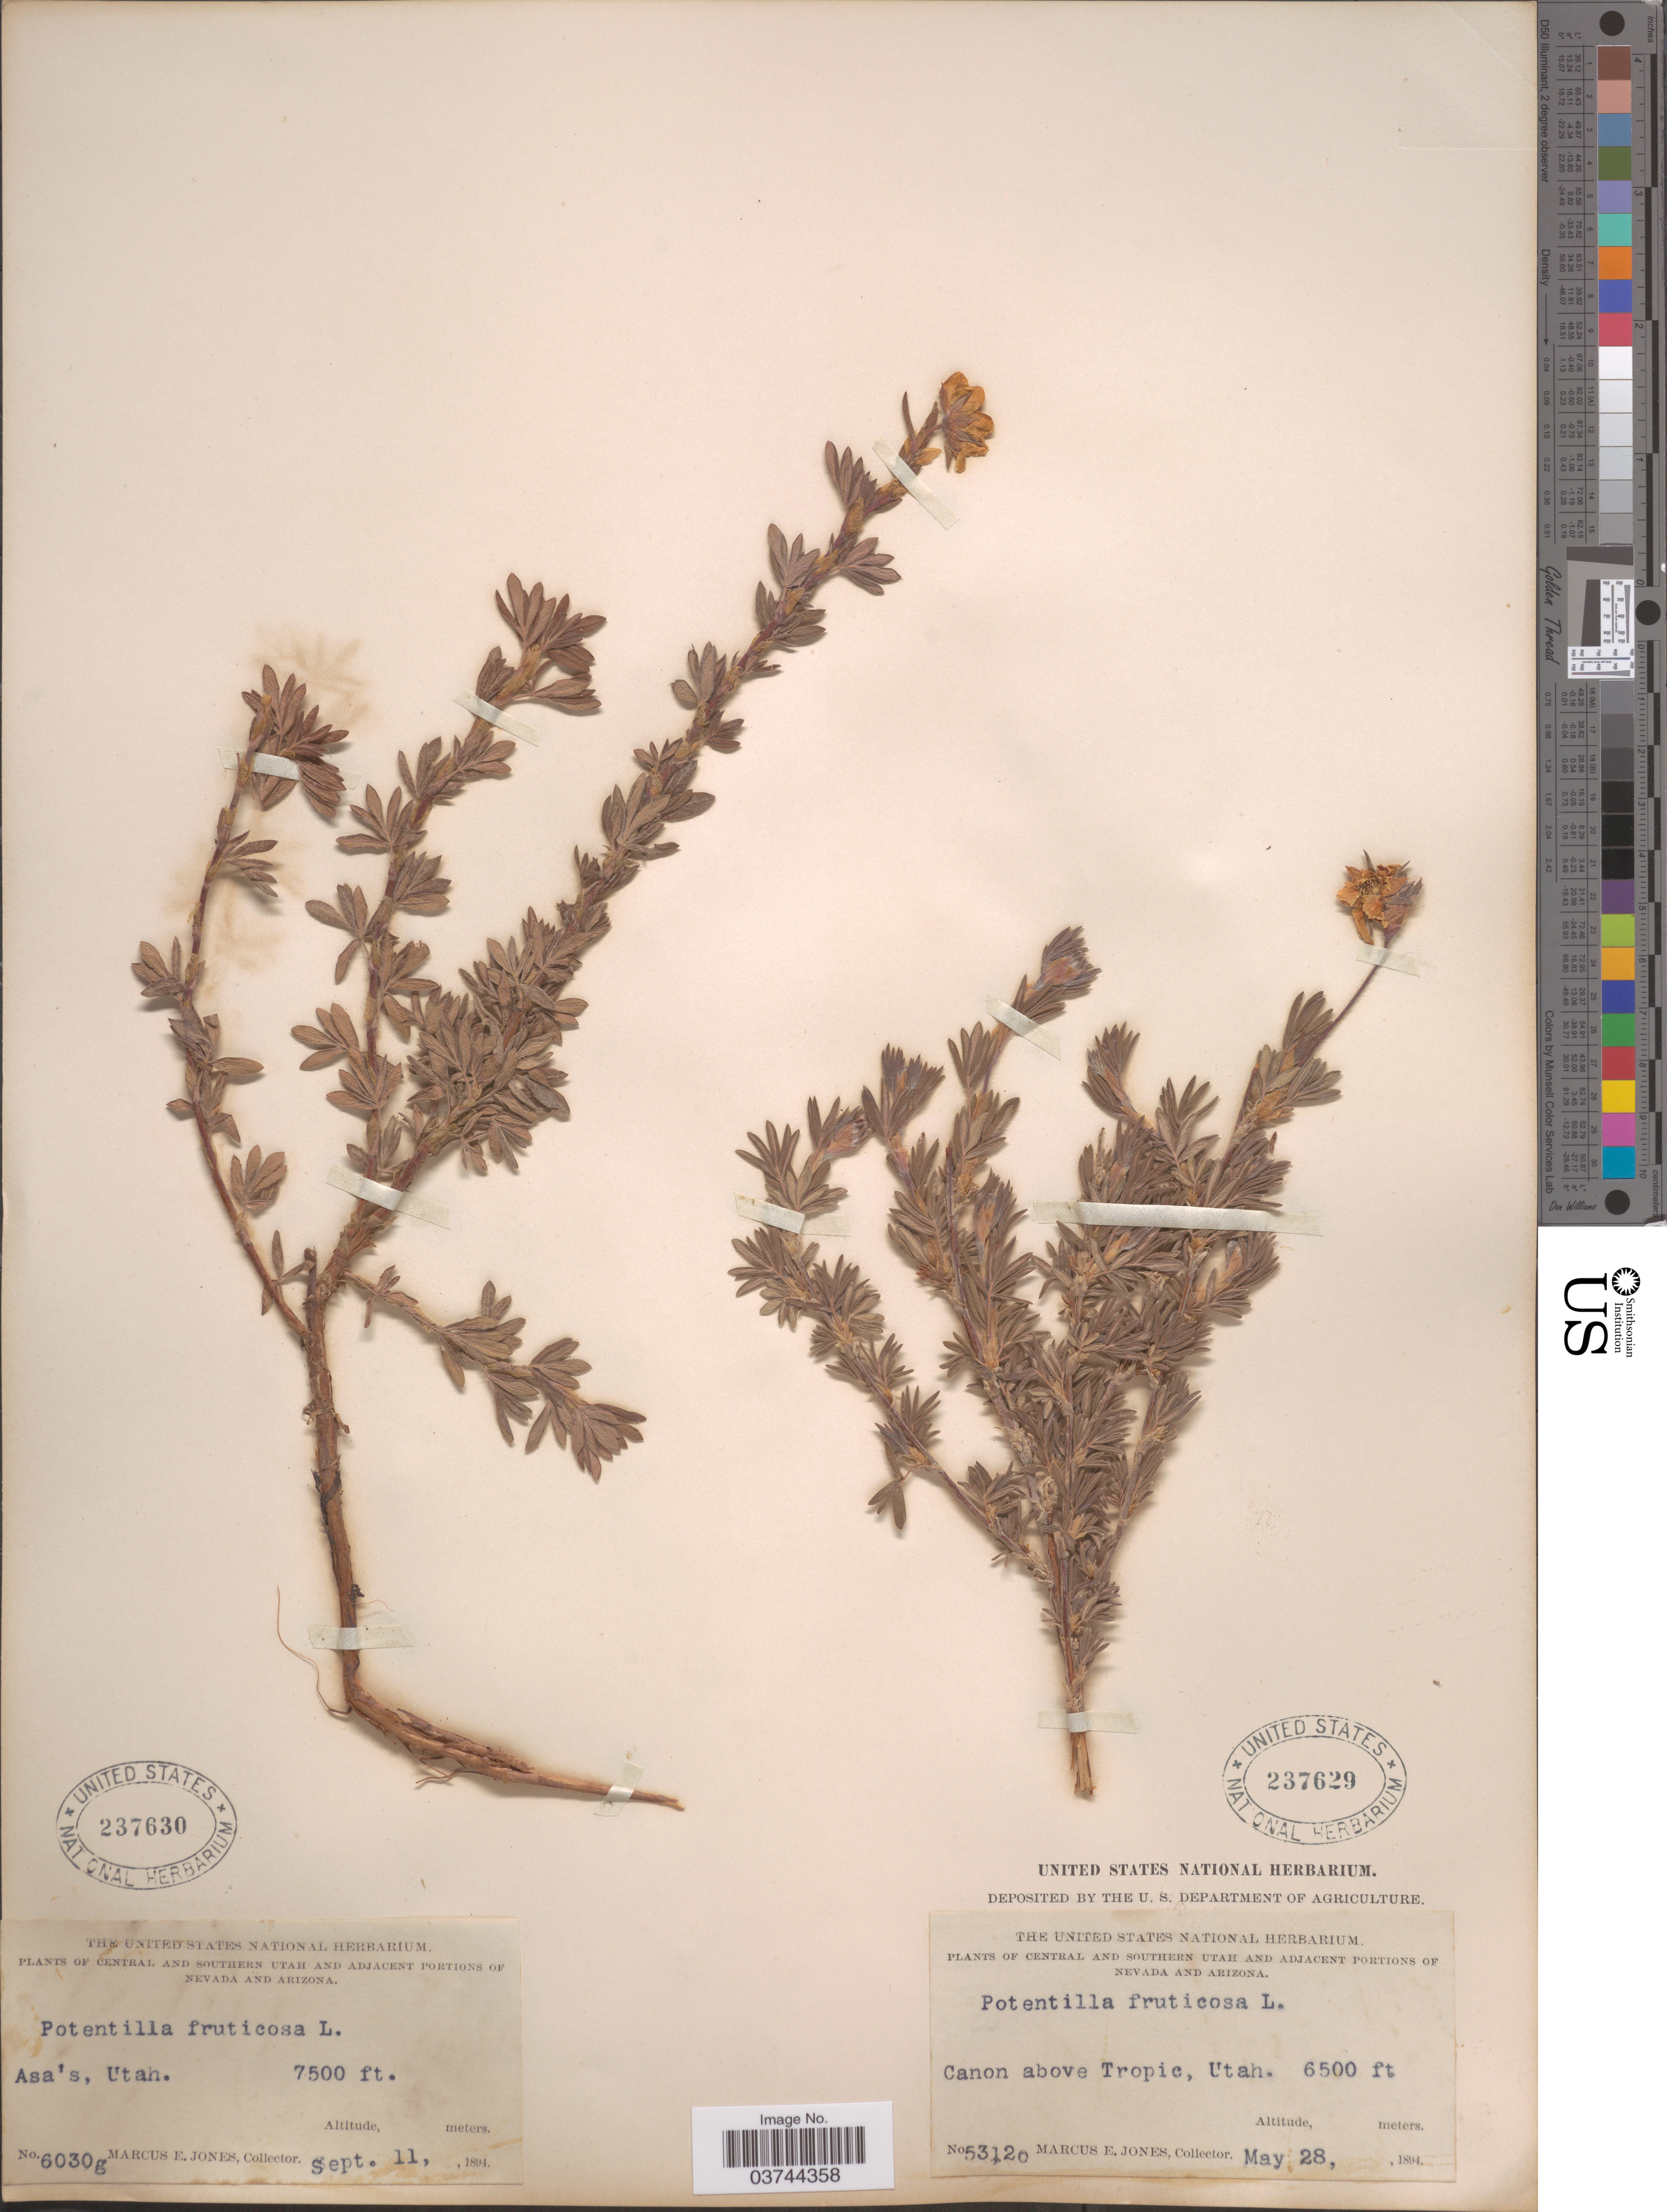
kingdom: Plantae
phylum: Tracheophyta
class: Magnoliopsida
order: Rosales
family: Rosaceae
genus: Dasiphora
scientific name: Dasiphora fruticosa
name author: (L.) Rydb.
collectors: M. E. Jones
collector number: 53120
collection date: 1894-05-28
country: United States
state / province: Utah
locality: Central and Southern Utah. Canon above Tropic.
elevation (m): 1981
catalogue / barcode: US 237629